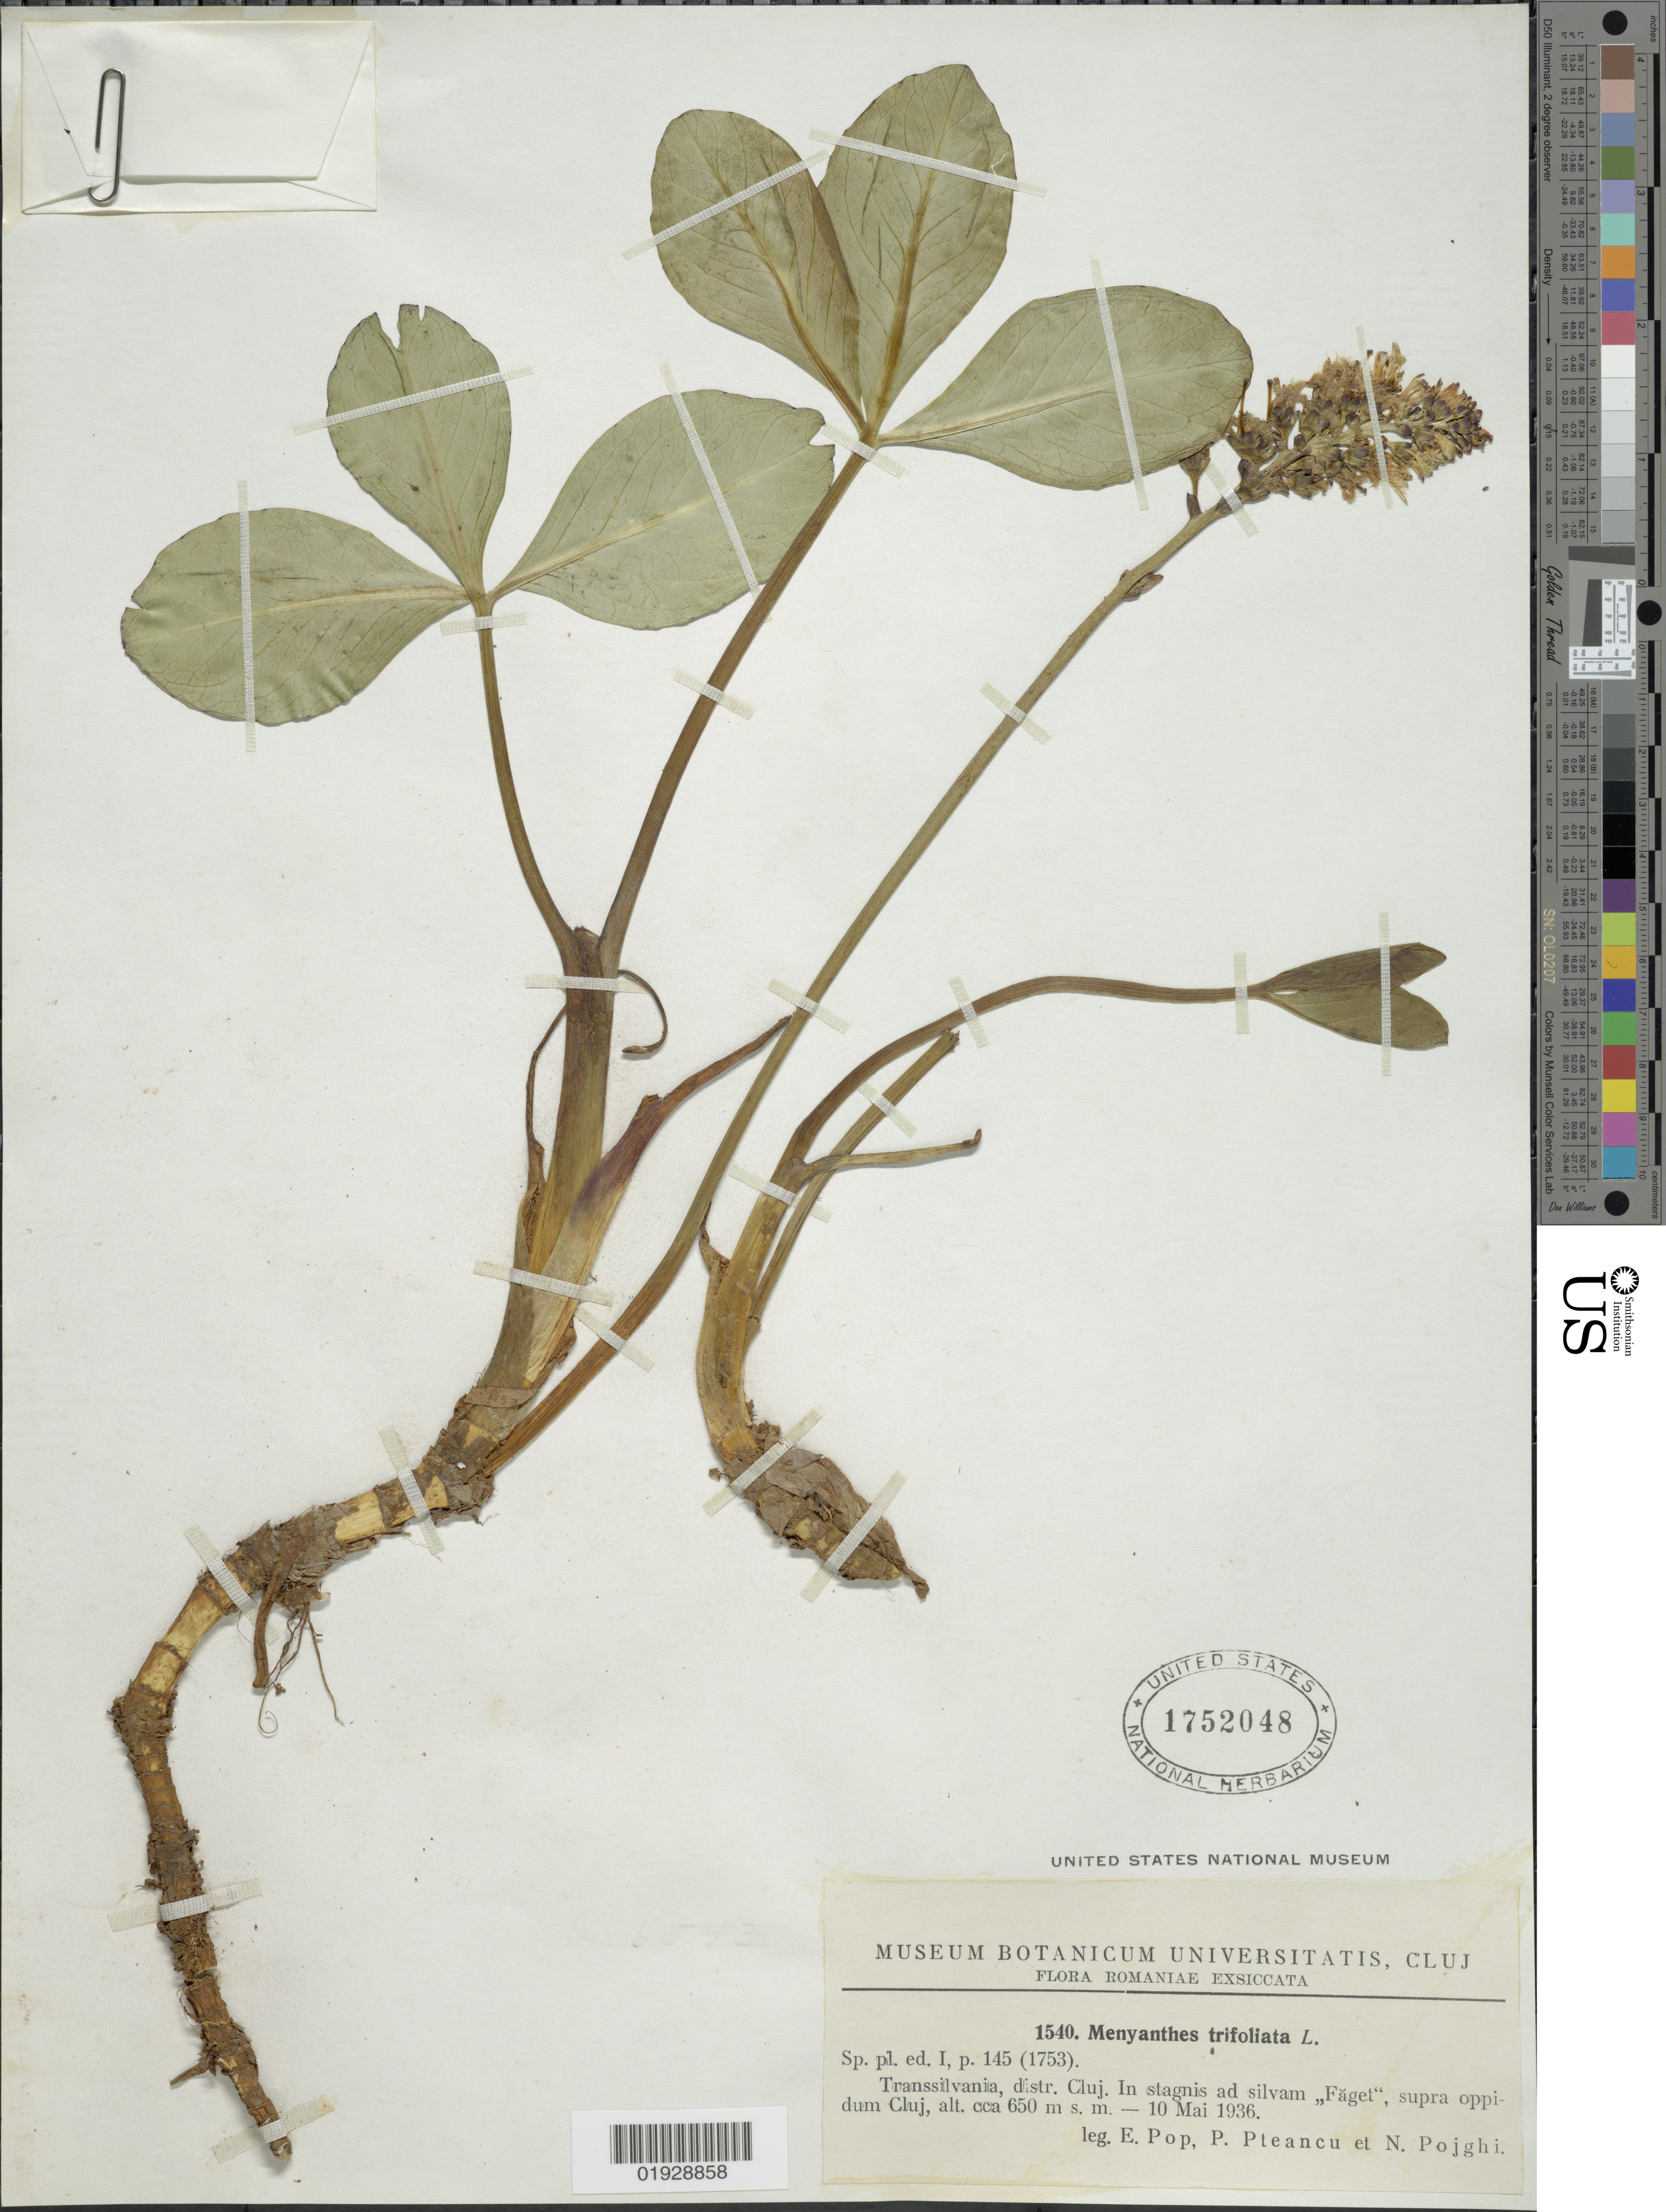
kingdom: Plantae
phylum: Tracheophyta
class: Magnoliopsida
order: Asterales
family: Menyanthaceae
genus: Menyanthes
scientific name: Menyanthes trifoliata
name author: L.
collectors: E. Pop, P. Pteancu & N. Pojghi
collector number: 1540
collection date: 1936-05-10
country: Romania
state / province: Cluj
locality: Trassilvania, distr. Cluj. In Stagnis ad silvam Faget, supra oppidum Cluj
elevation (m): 650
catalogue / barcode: US 1752048